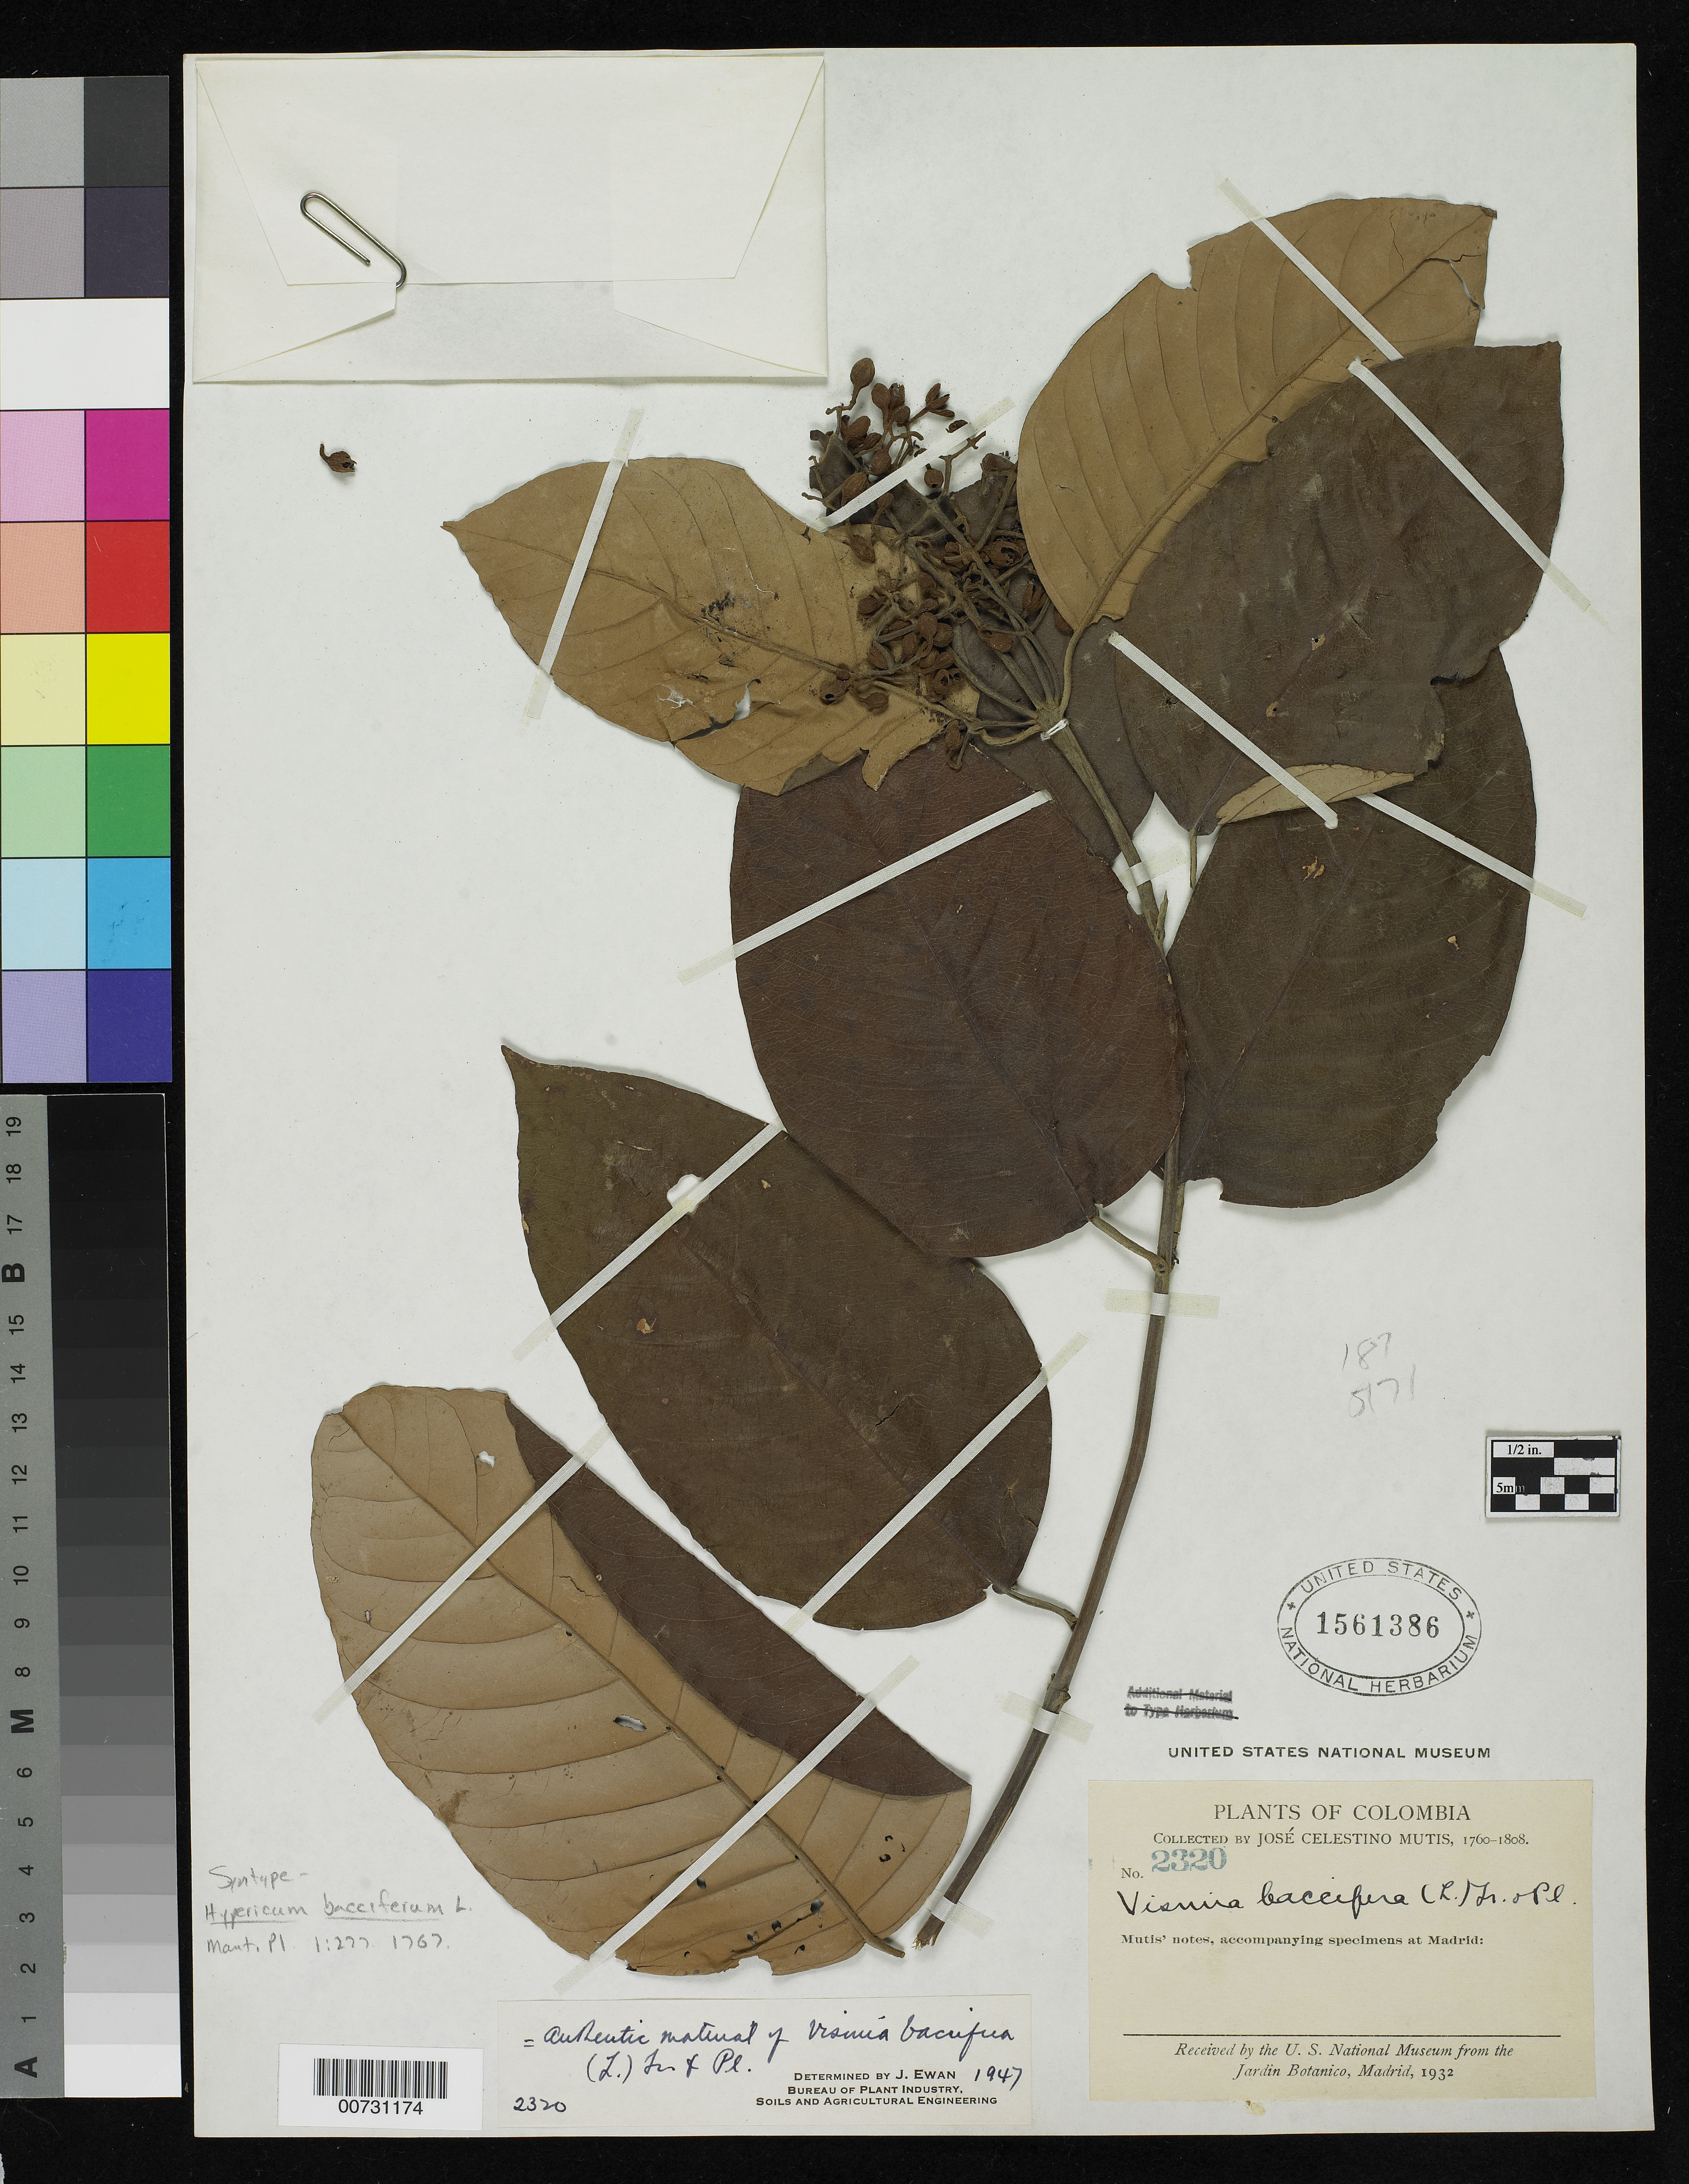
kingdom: Plantae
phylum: Tracheophyta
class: Magnoliopsida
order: Malpighiales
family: Hypericaceae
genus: Hypericum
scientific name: Hypericum bacciferum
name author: L.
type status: Possible Syntype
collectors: J. C. B. Mutis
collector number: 2320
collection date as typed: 1760 to 1808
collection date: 1760/1808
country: Colombia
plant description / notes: Mexico, acc. to protologue.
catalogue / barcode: US 1561386